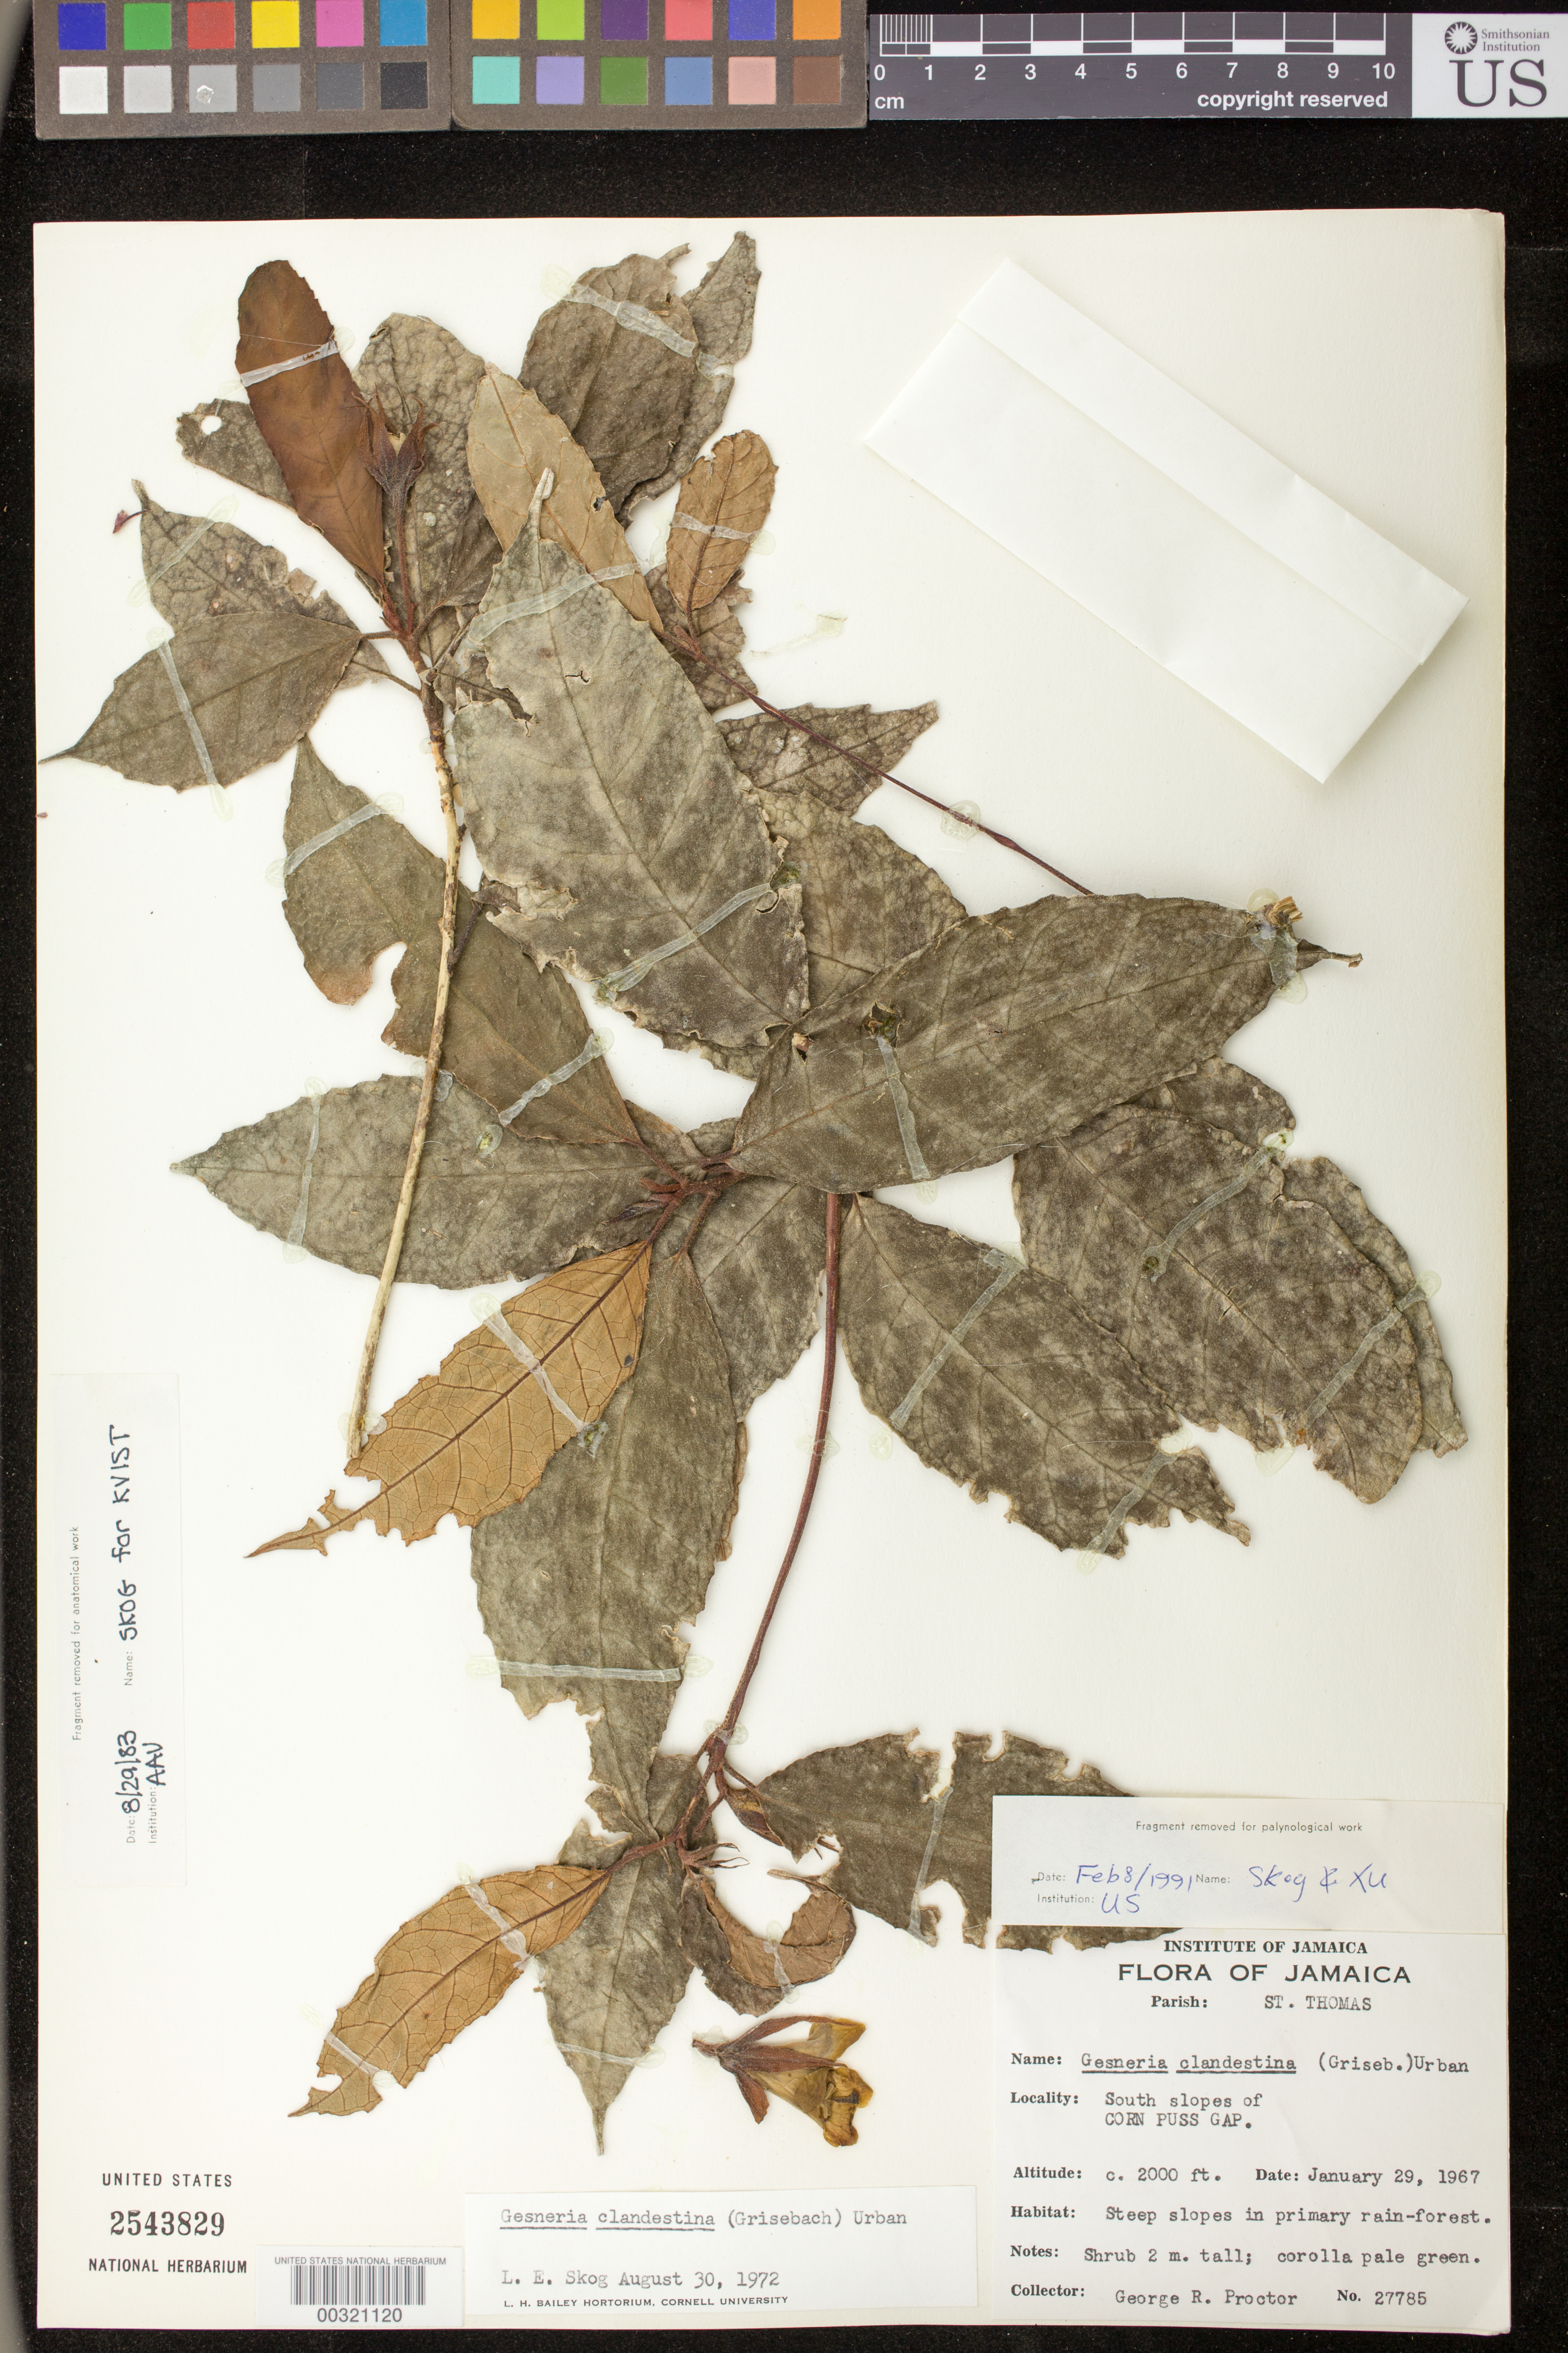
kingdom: Plantae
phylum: Tracheophyta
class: Magnoliopsida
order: Lamiales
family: Gesneriaceae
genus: Gesneria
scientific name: Gesneria clandestina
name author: (Griseb.) Urb.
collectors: G. R. Proctor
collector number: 27785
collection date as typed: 29 Jan 1967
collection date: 1967-01-29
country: Jamaica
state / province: Saint Thomas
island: Jamaica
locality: South slopes of Corn Puss Gap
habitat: Steep slopes in primary rainforest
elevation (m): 610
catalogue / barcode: US 2543829